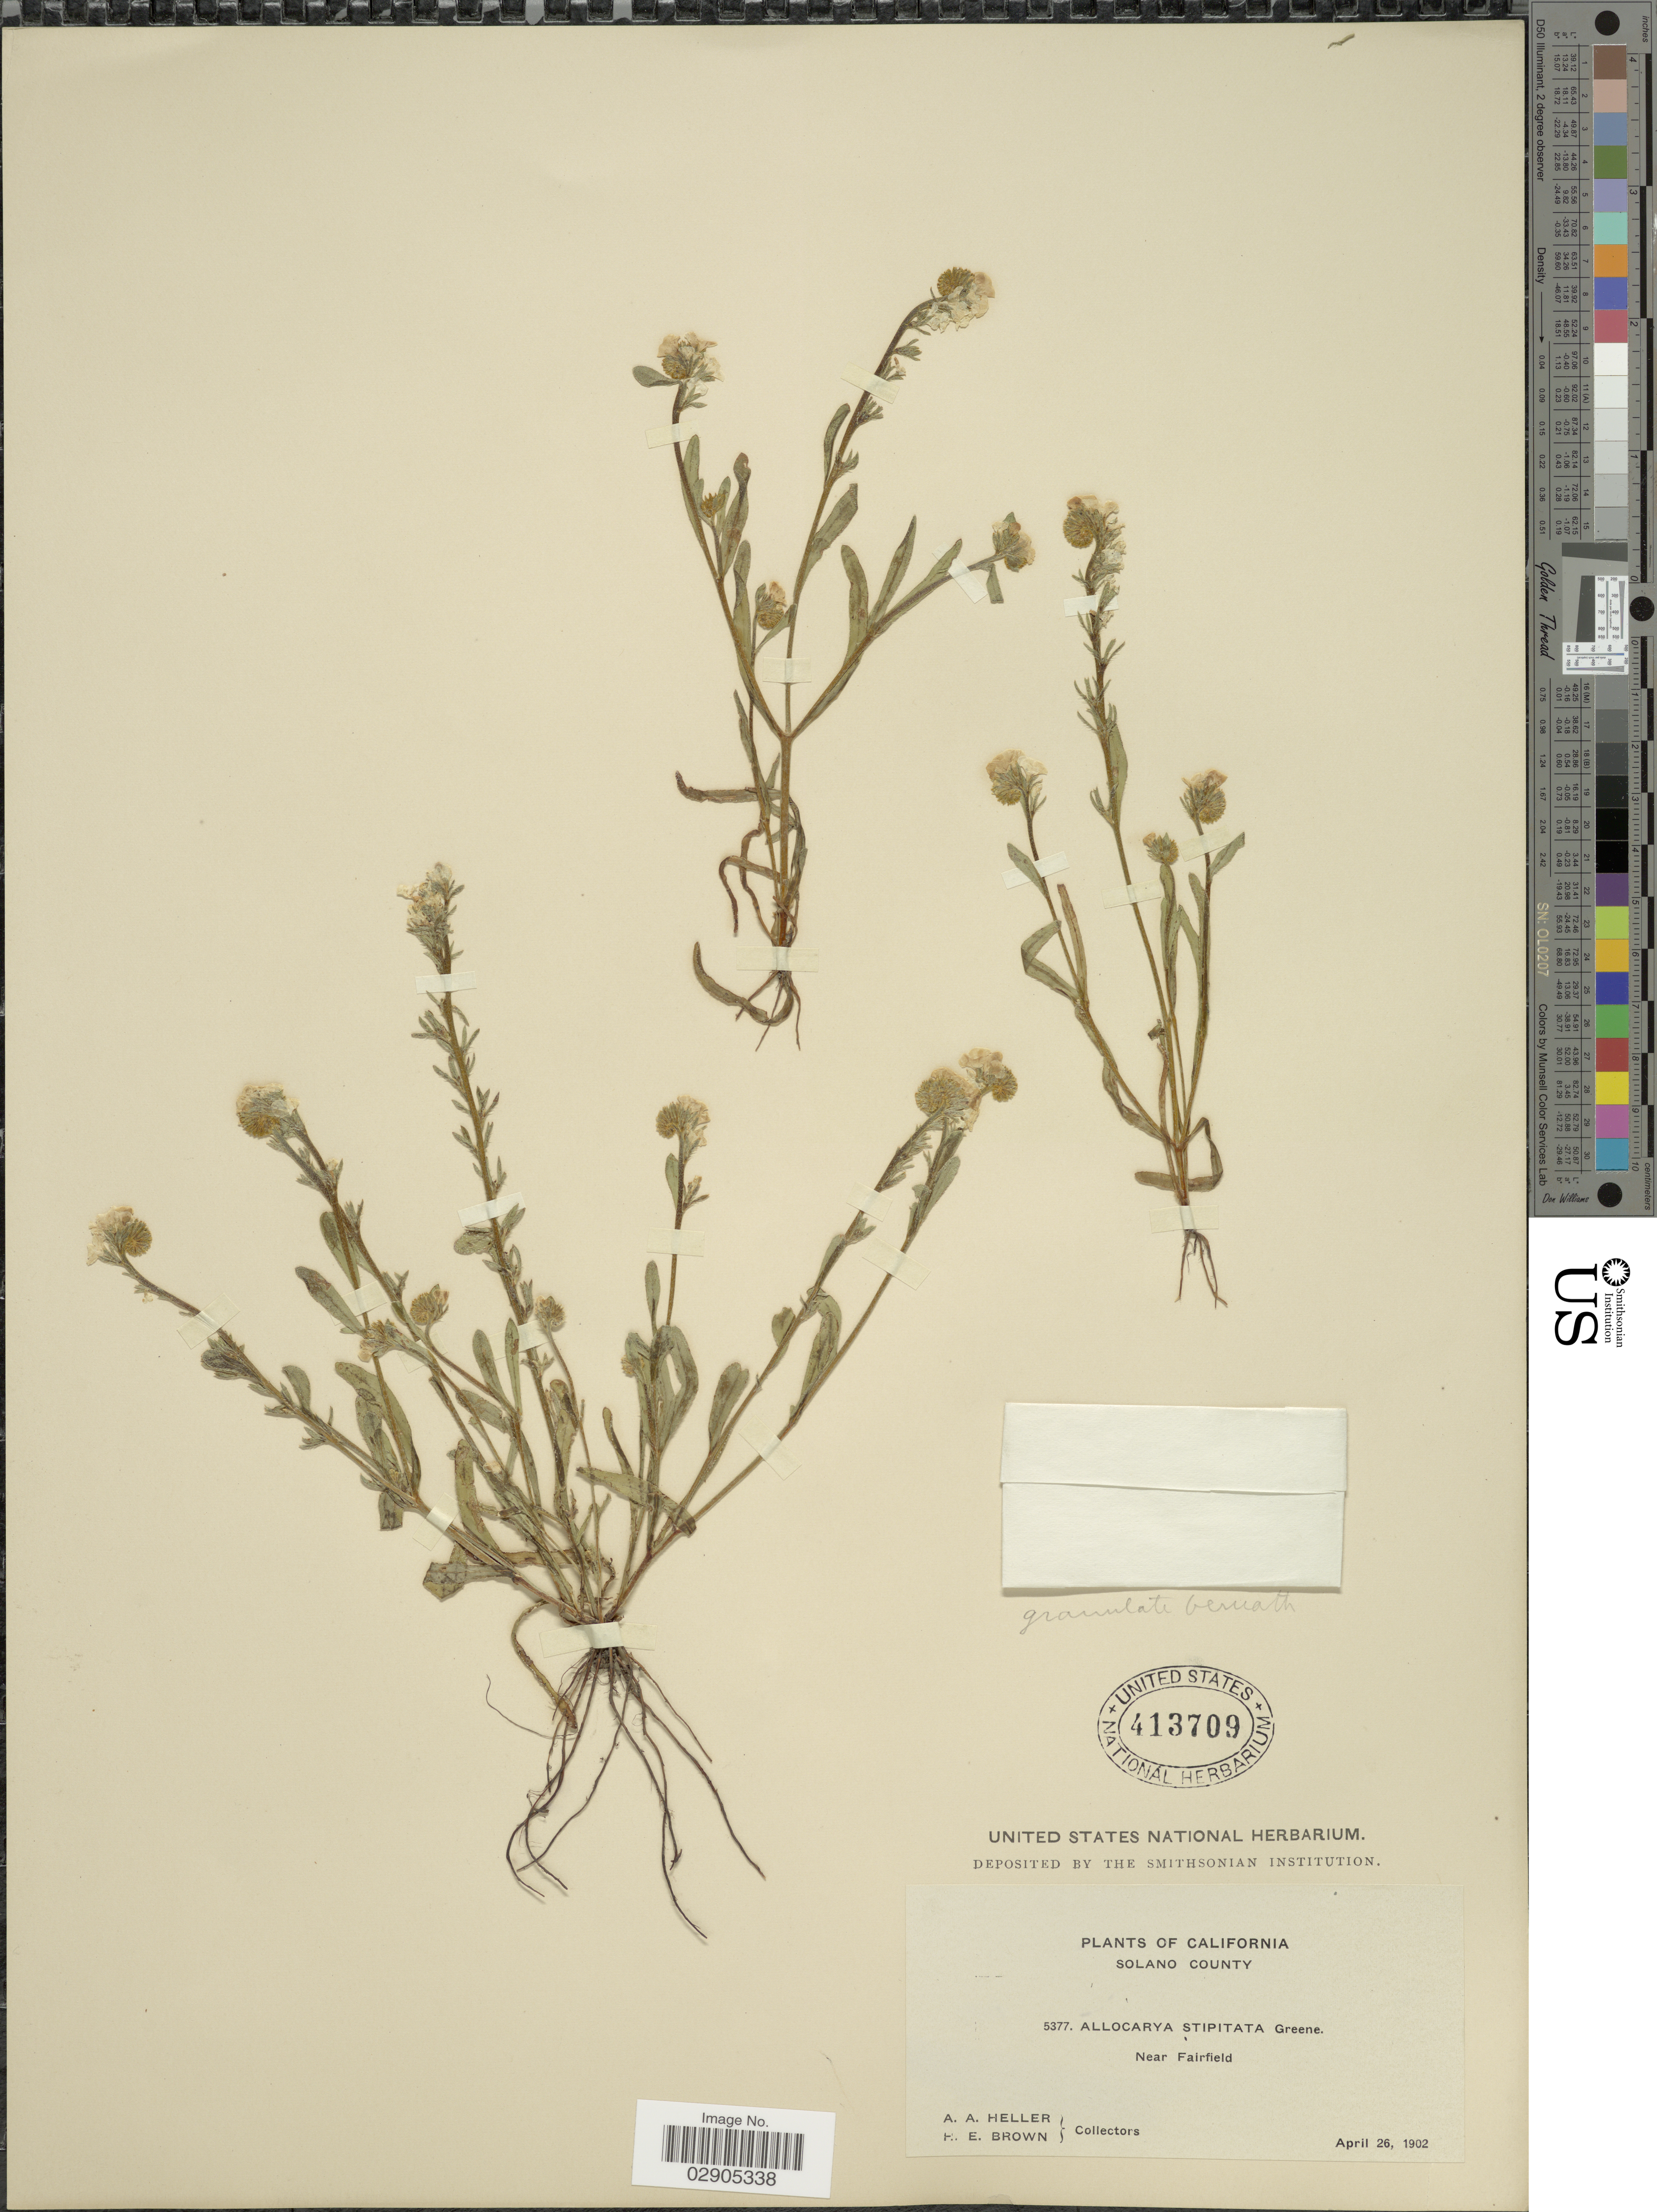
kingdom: Plantae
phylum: Tracheophyta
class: Magnoliopsida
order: Boraginales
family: Boraginaceae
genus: Allocarya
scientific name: Allocarya stipitata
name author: Greene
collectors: A. A. Heller & H. E. Brown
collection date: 1902-04-26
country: United States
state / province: California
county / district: Solano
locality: Solano County. Near Fairfield.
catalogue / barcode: US 413709